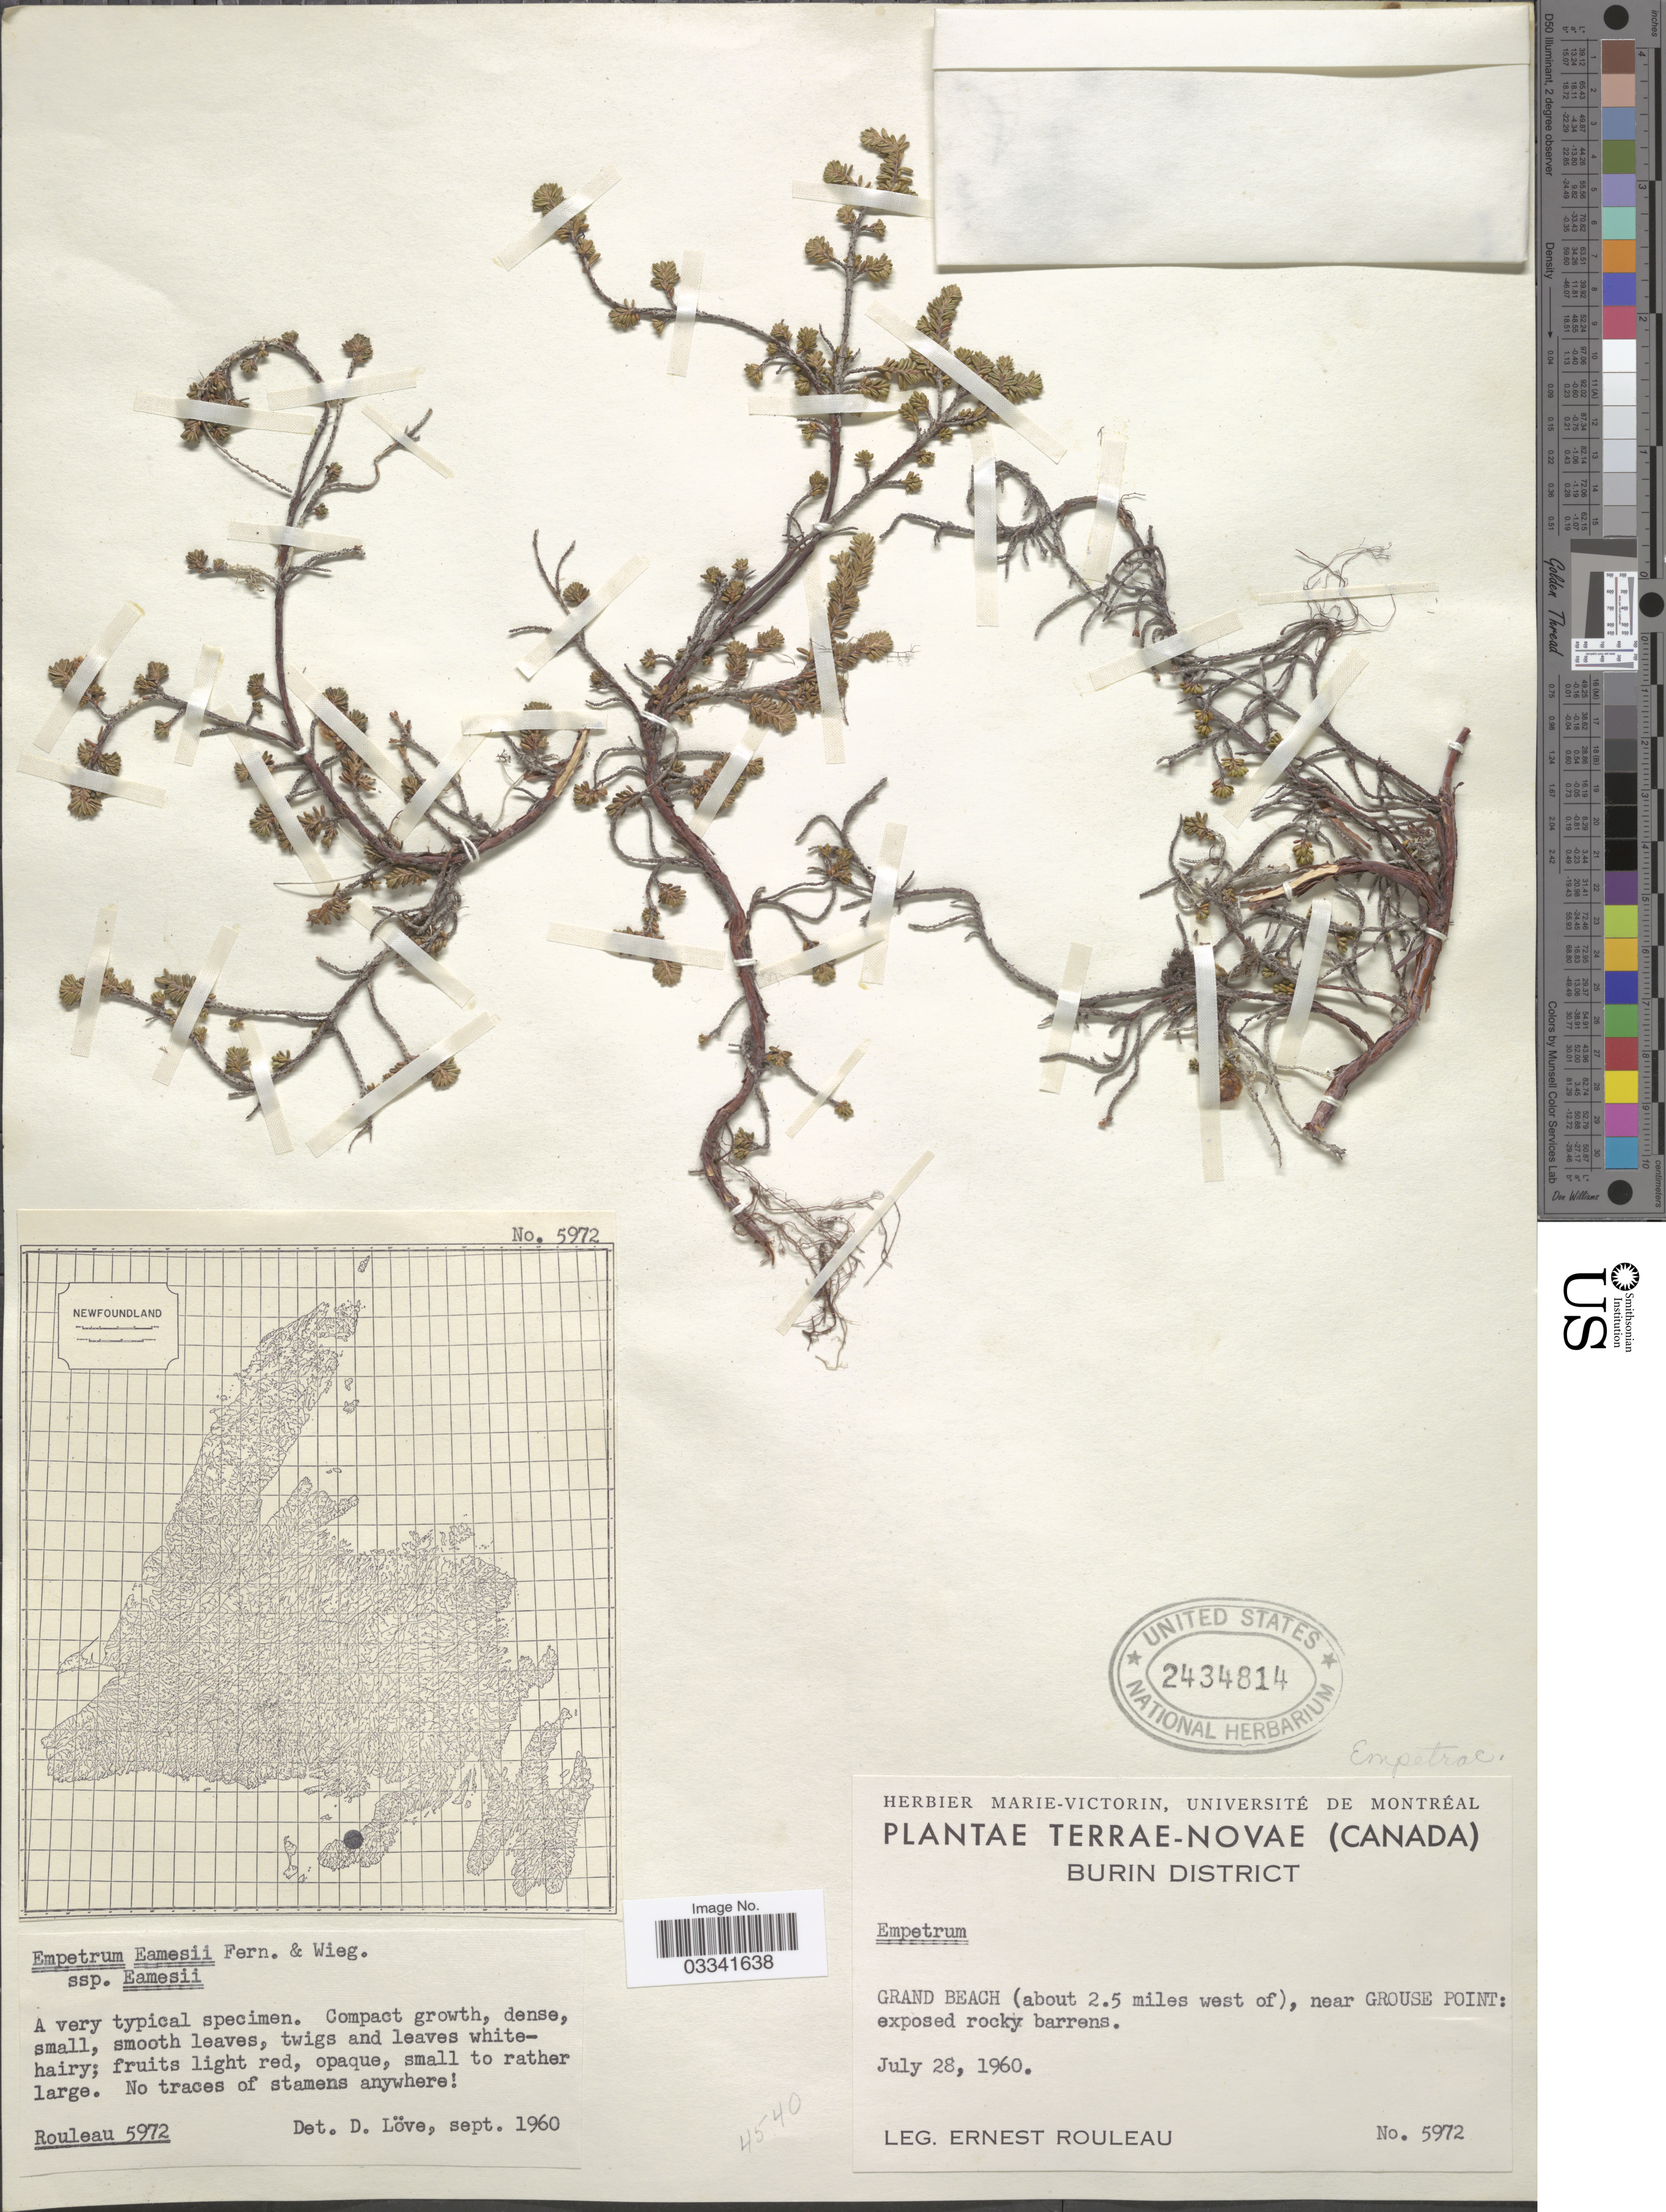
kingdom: Plantae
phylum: Tracheophyta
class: Magnoliopsida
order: Ericales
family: Ericaceae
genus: Empetrum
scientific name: Empetrum eamesii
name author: Fernald & Wiegand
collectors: J. Rouleau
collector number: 5972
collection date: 1960-07-28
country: Canada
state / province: Newfoundland and Labrador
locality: Terrae - Novae. Burin District. Grand Beach (about 2.5 miles west of), near Grouse Point.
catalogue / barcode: US 2434814